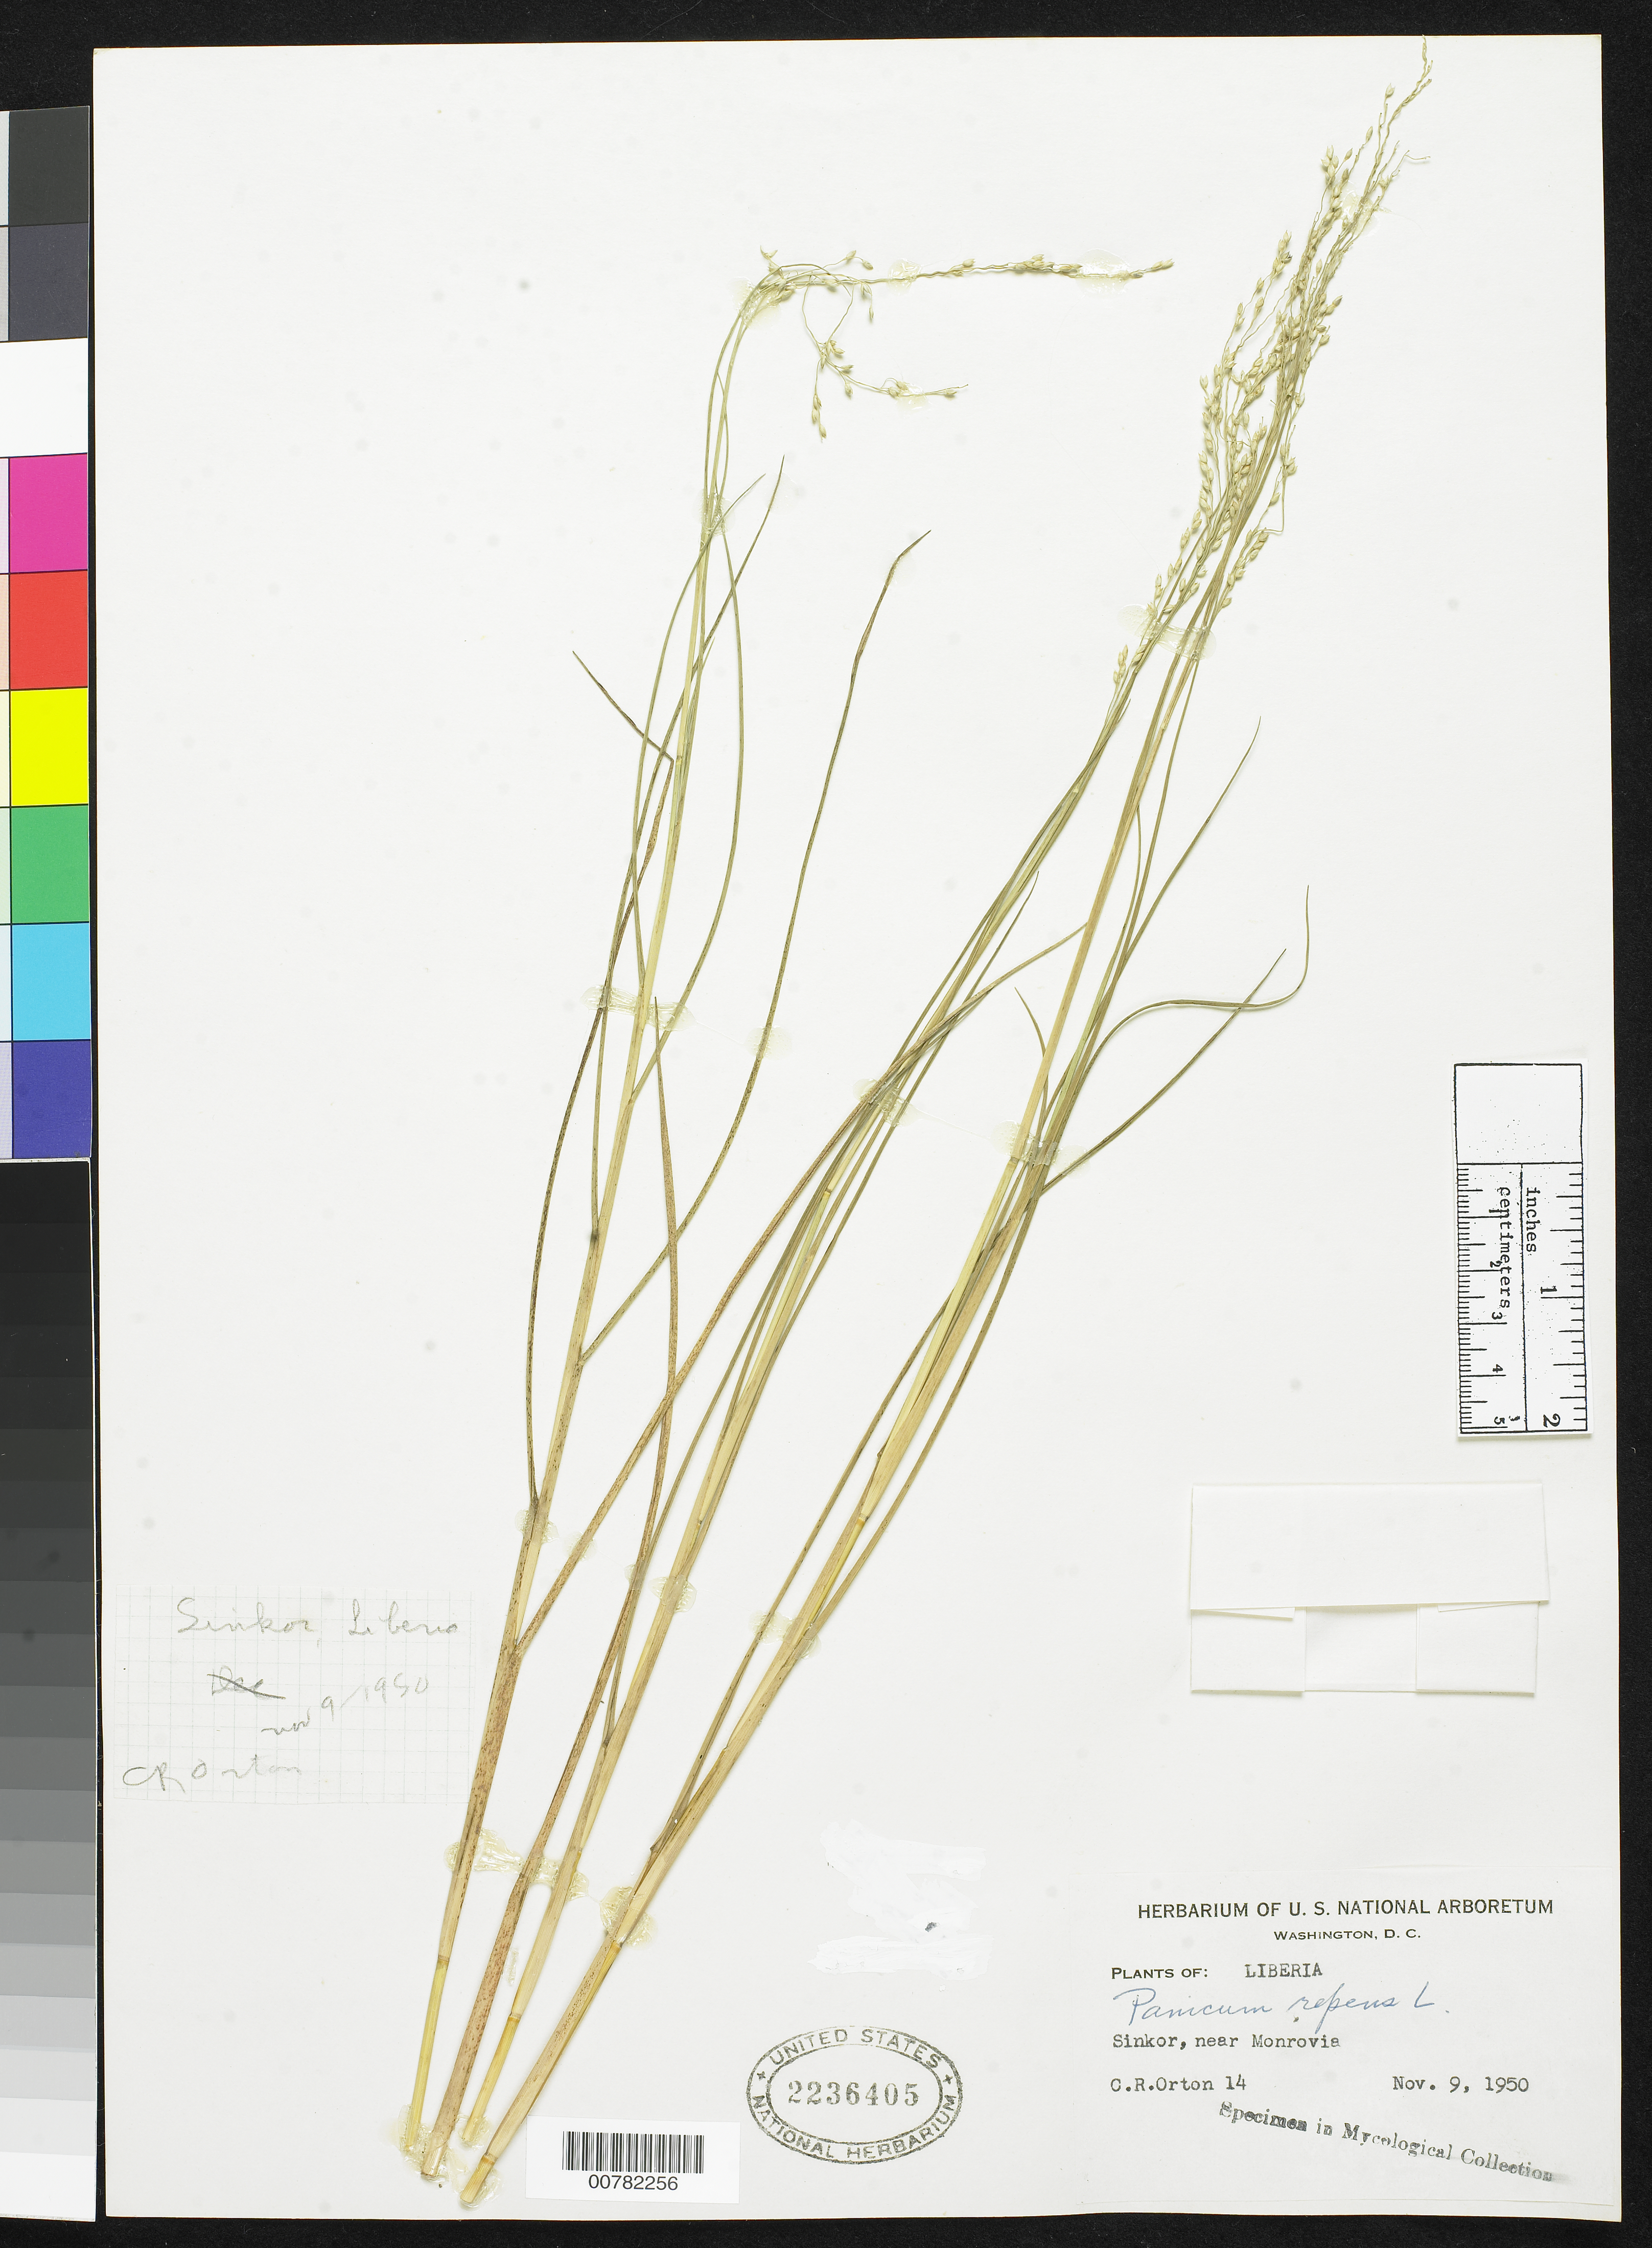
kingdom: Plantae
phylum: Tracheophyta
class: Liliopsida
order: Poales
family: Poaceae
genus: Panicum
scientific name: Panicum repens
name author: L.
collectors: C. Orton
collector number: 14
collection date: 1950-11-09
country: Liberia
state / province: Montserrado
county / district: Monrovia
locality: Sinkor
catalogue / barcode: US 2236405